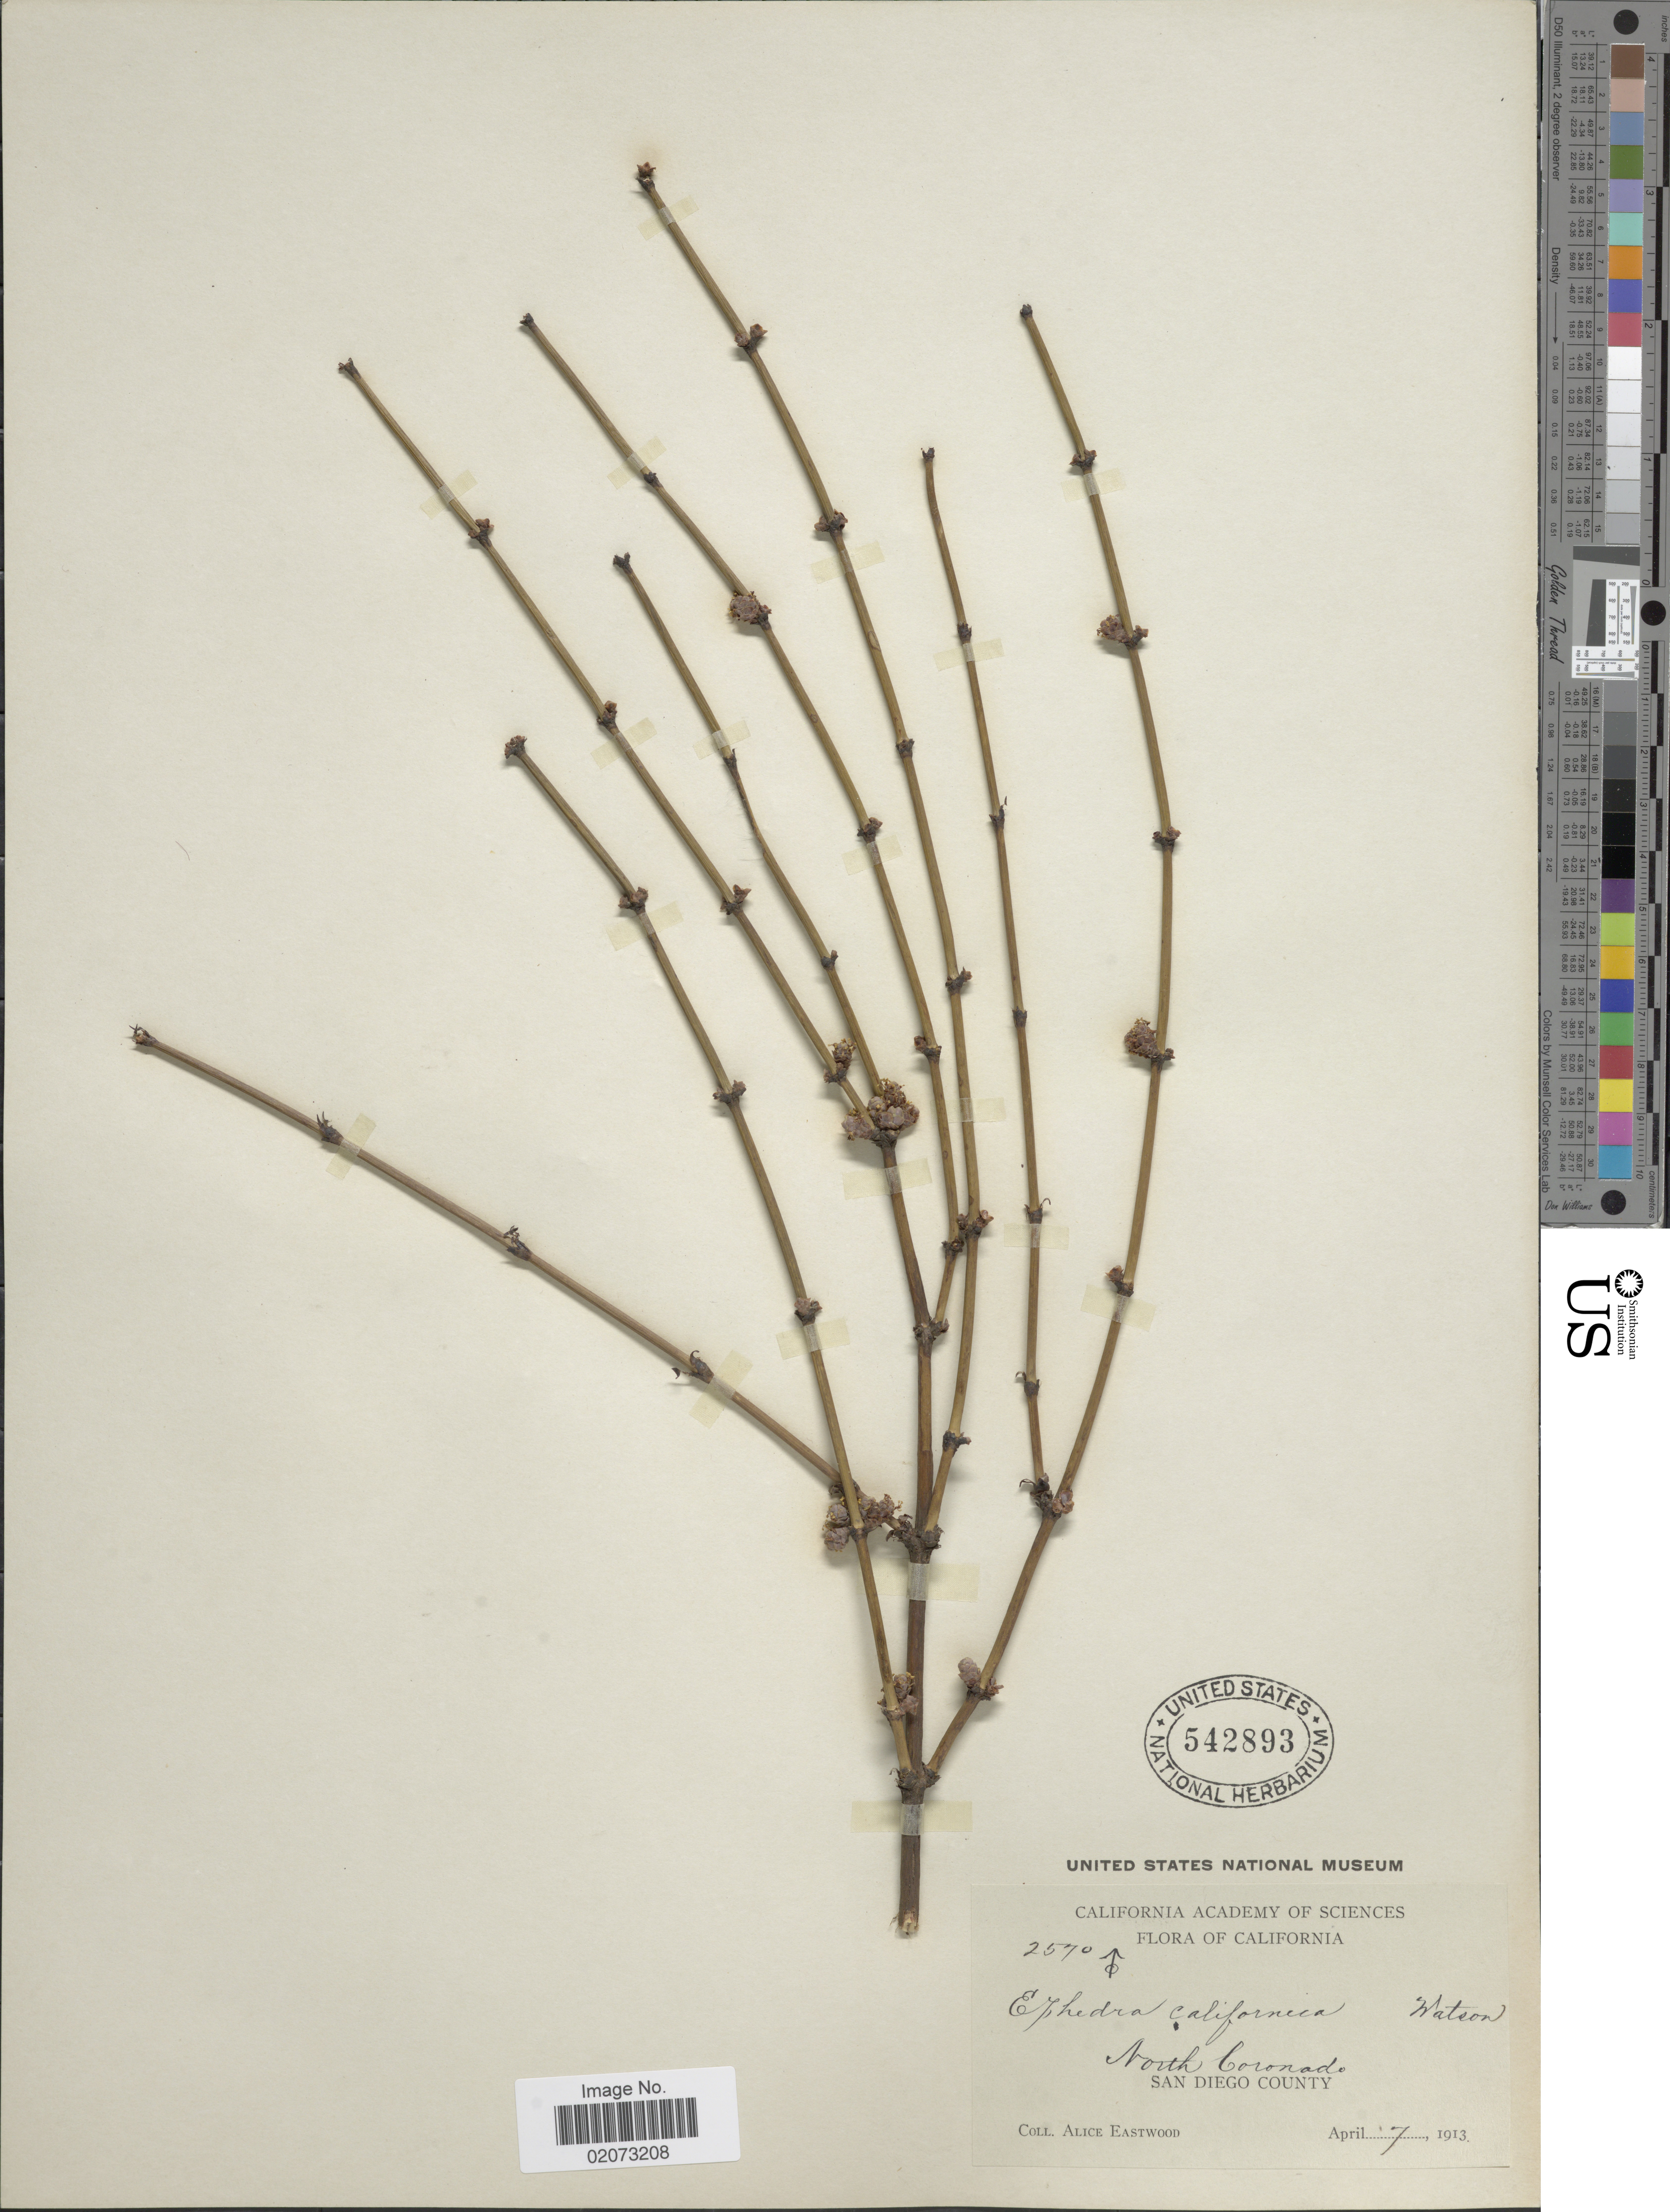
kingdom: Plantae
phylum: Tracheophyta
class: Gnetopsida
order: Ephedrales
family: Ephedraceae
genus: Ephedra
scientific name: Ephedra californica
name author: S. Watson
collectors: A. Eastwood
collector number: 2570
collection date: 1913-04-07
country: United States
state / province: California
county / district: San Diego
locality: North Coronado. San Diego County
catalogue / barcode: US 542893